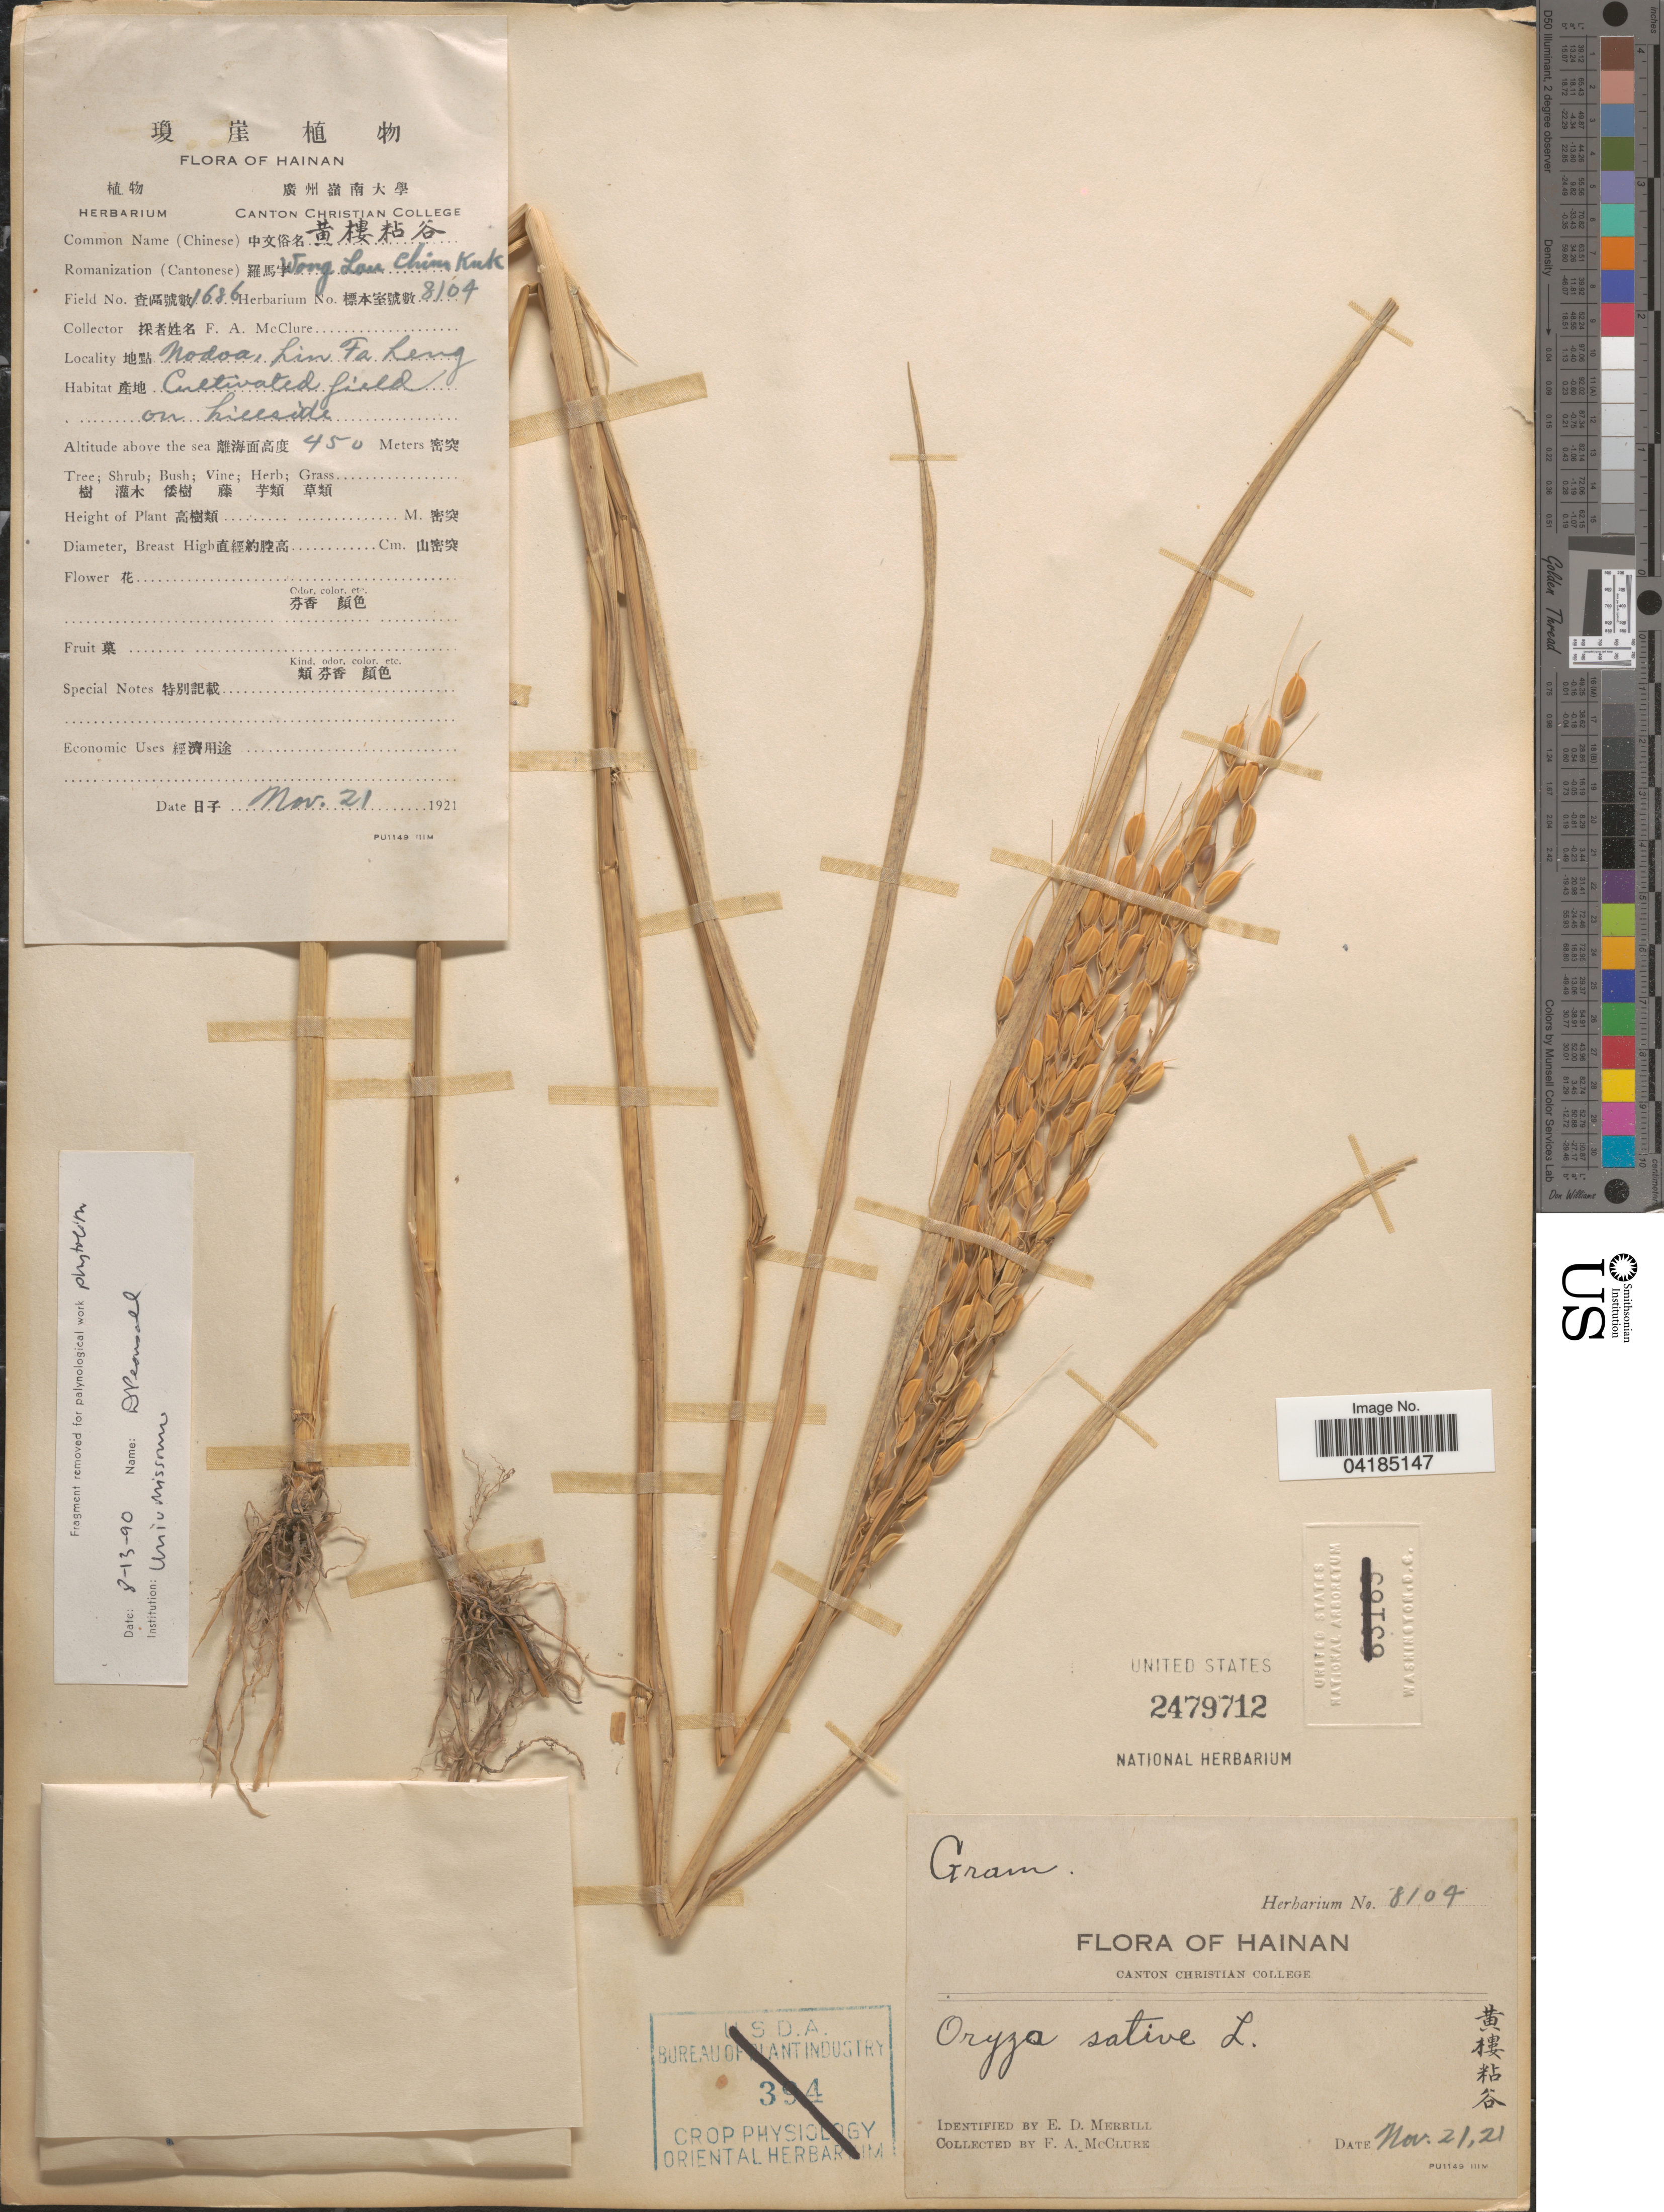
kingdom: Plantae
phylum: Tracheophyta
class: Liliopsida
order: Poales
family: Poaceae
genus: Oryza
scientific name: Oryza sativa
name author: L.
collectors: F. A. McClure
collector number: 1686/8104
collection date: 1921-11-21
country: China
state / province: Hainan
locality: Nodoa, Lin Fa Leng. Cultivated field on hillside.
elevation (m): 450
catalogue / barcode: US 2479712